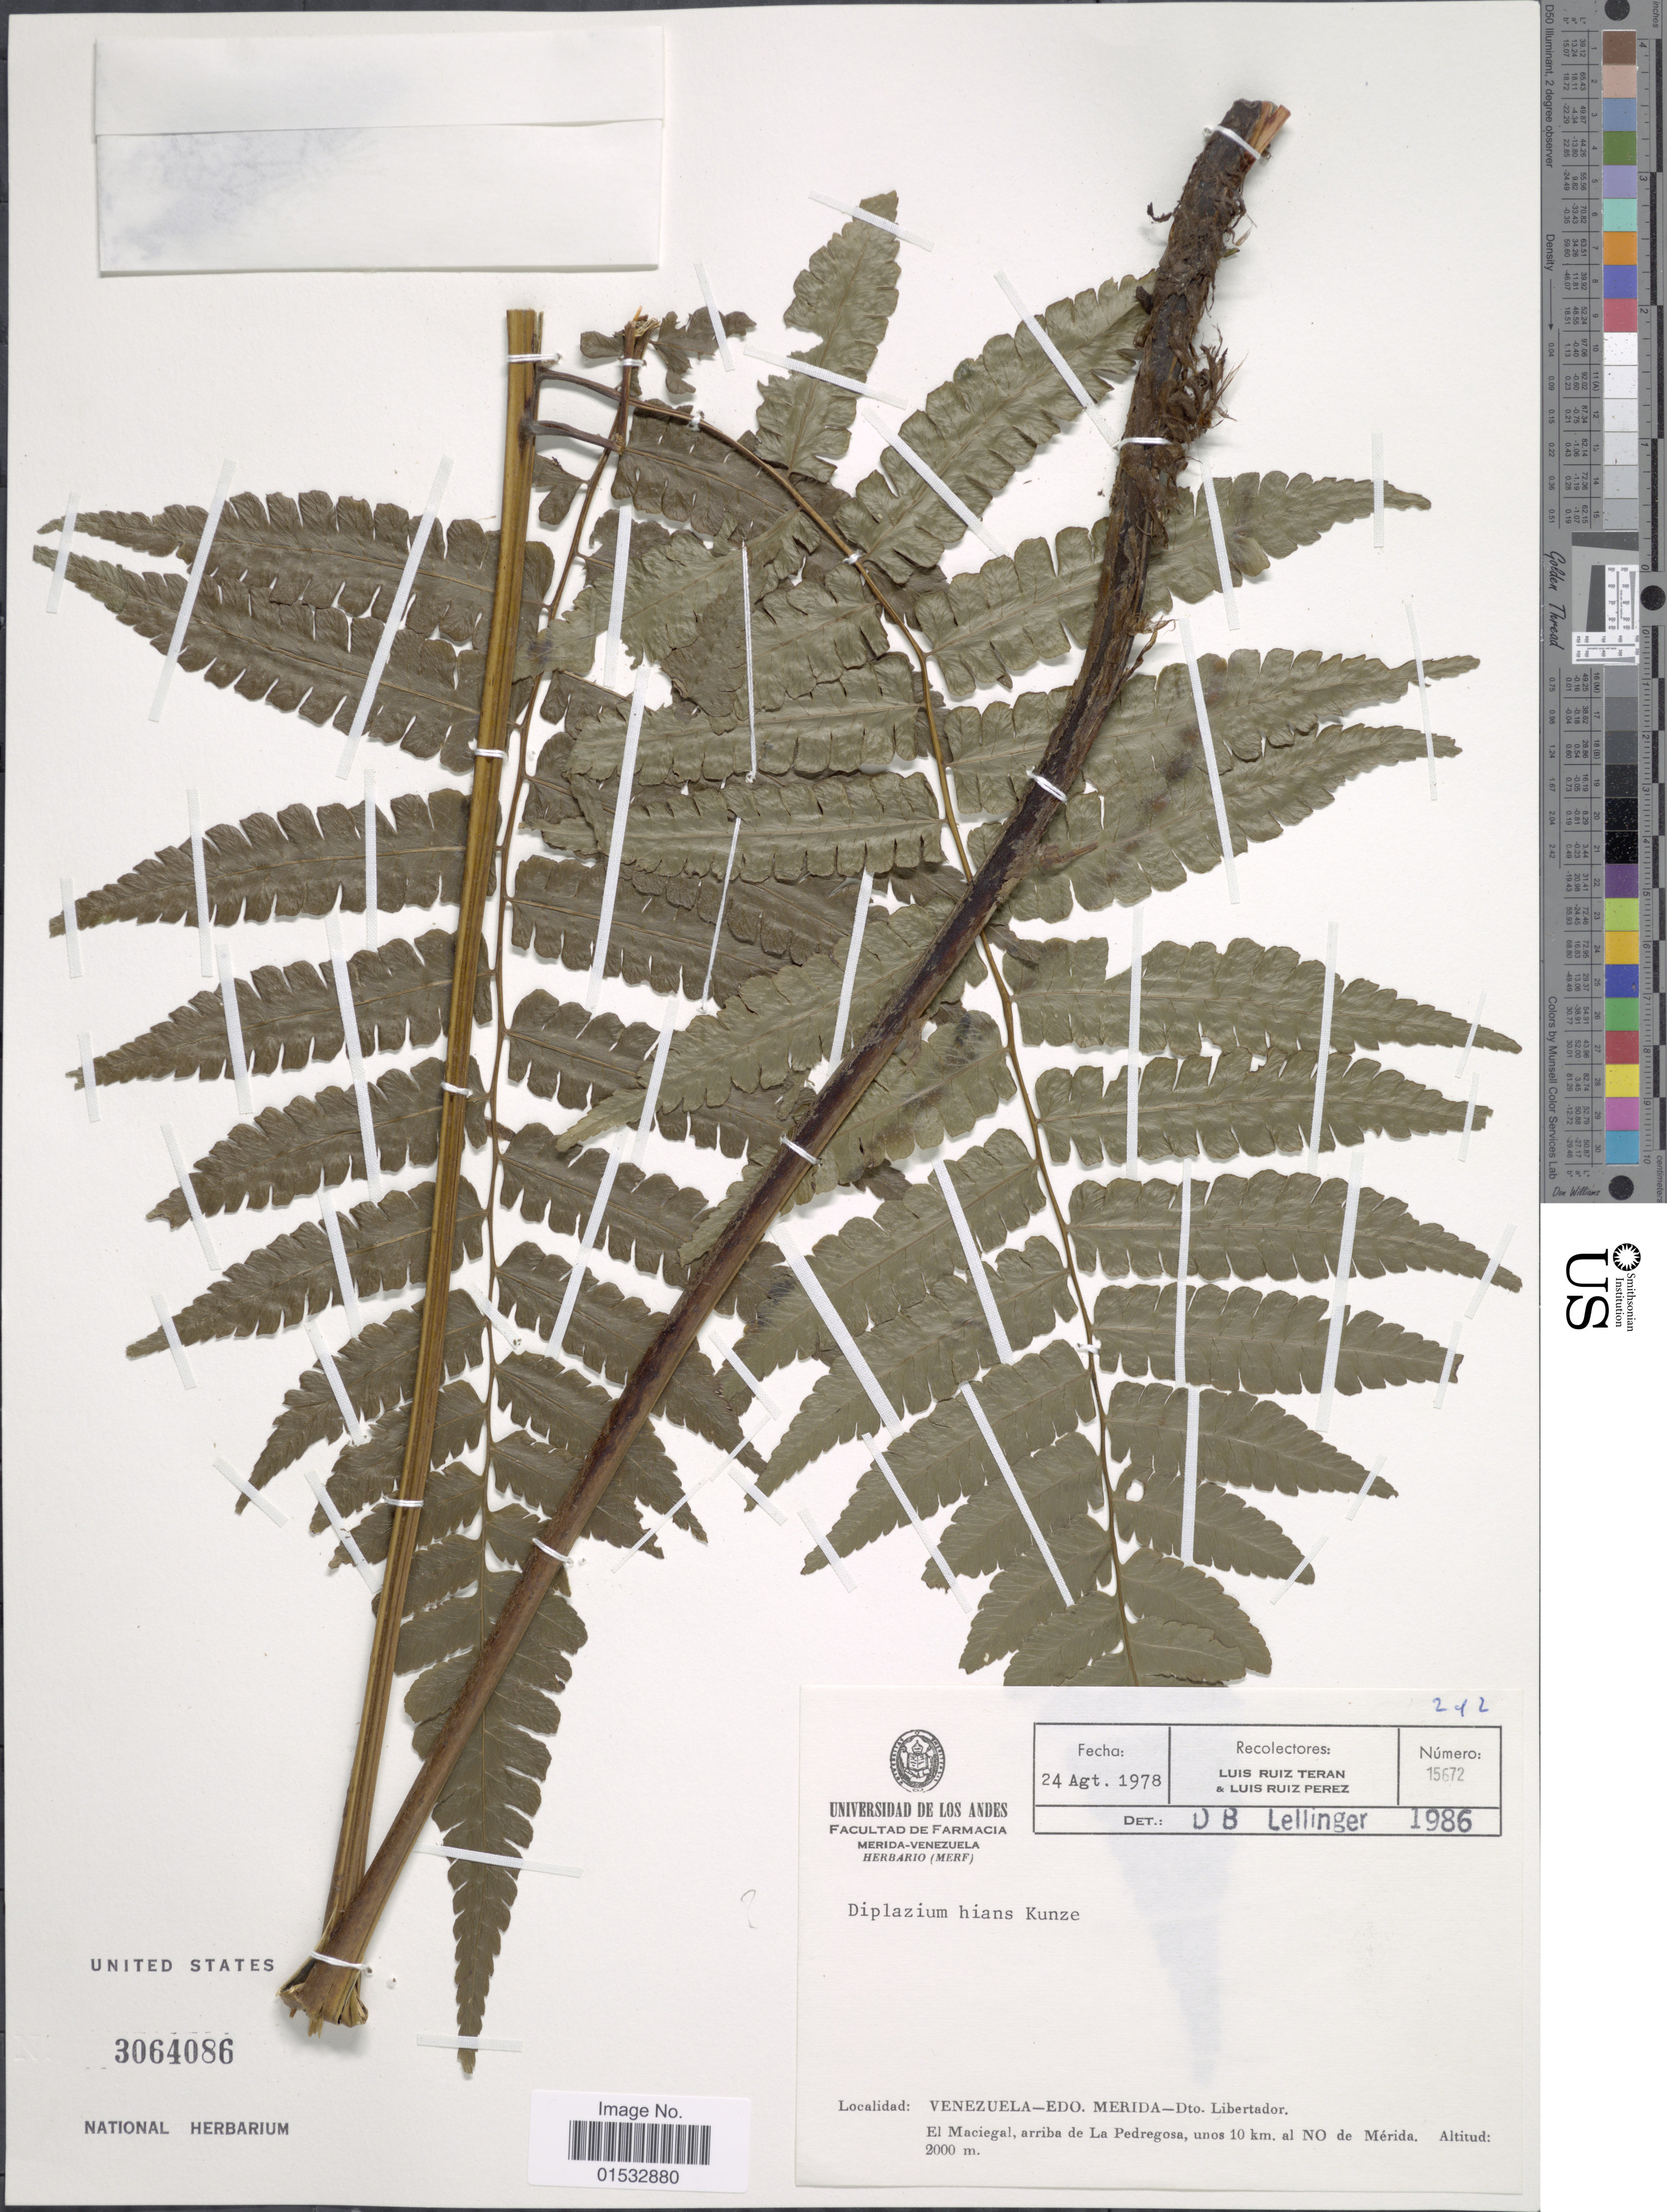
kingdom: Plantae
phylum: Tracheophyta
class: Polypodiopsida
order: Polypodiales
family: Athyriaceae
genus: Diplazium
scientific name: Diplazium hians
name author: Kunze ex Klotzsch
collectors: L. Teran & L. Ruiz-Perez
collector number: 15672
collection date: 1978-08-24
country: Venezuela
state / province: Mérida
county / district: Libertador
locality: Dto. Libertador, el Maciegal, arriba de La Pedregosa, unos 10 km. al NO de Mérida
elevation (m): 2000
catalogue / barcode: US 3064086